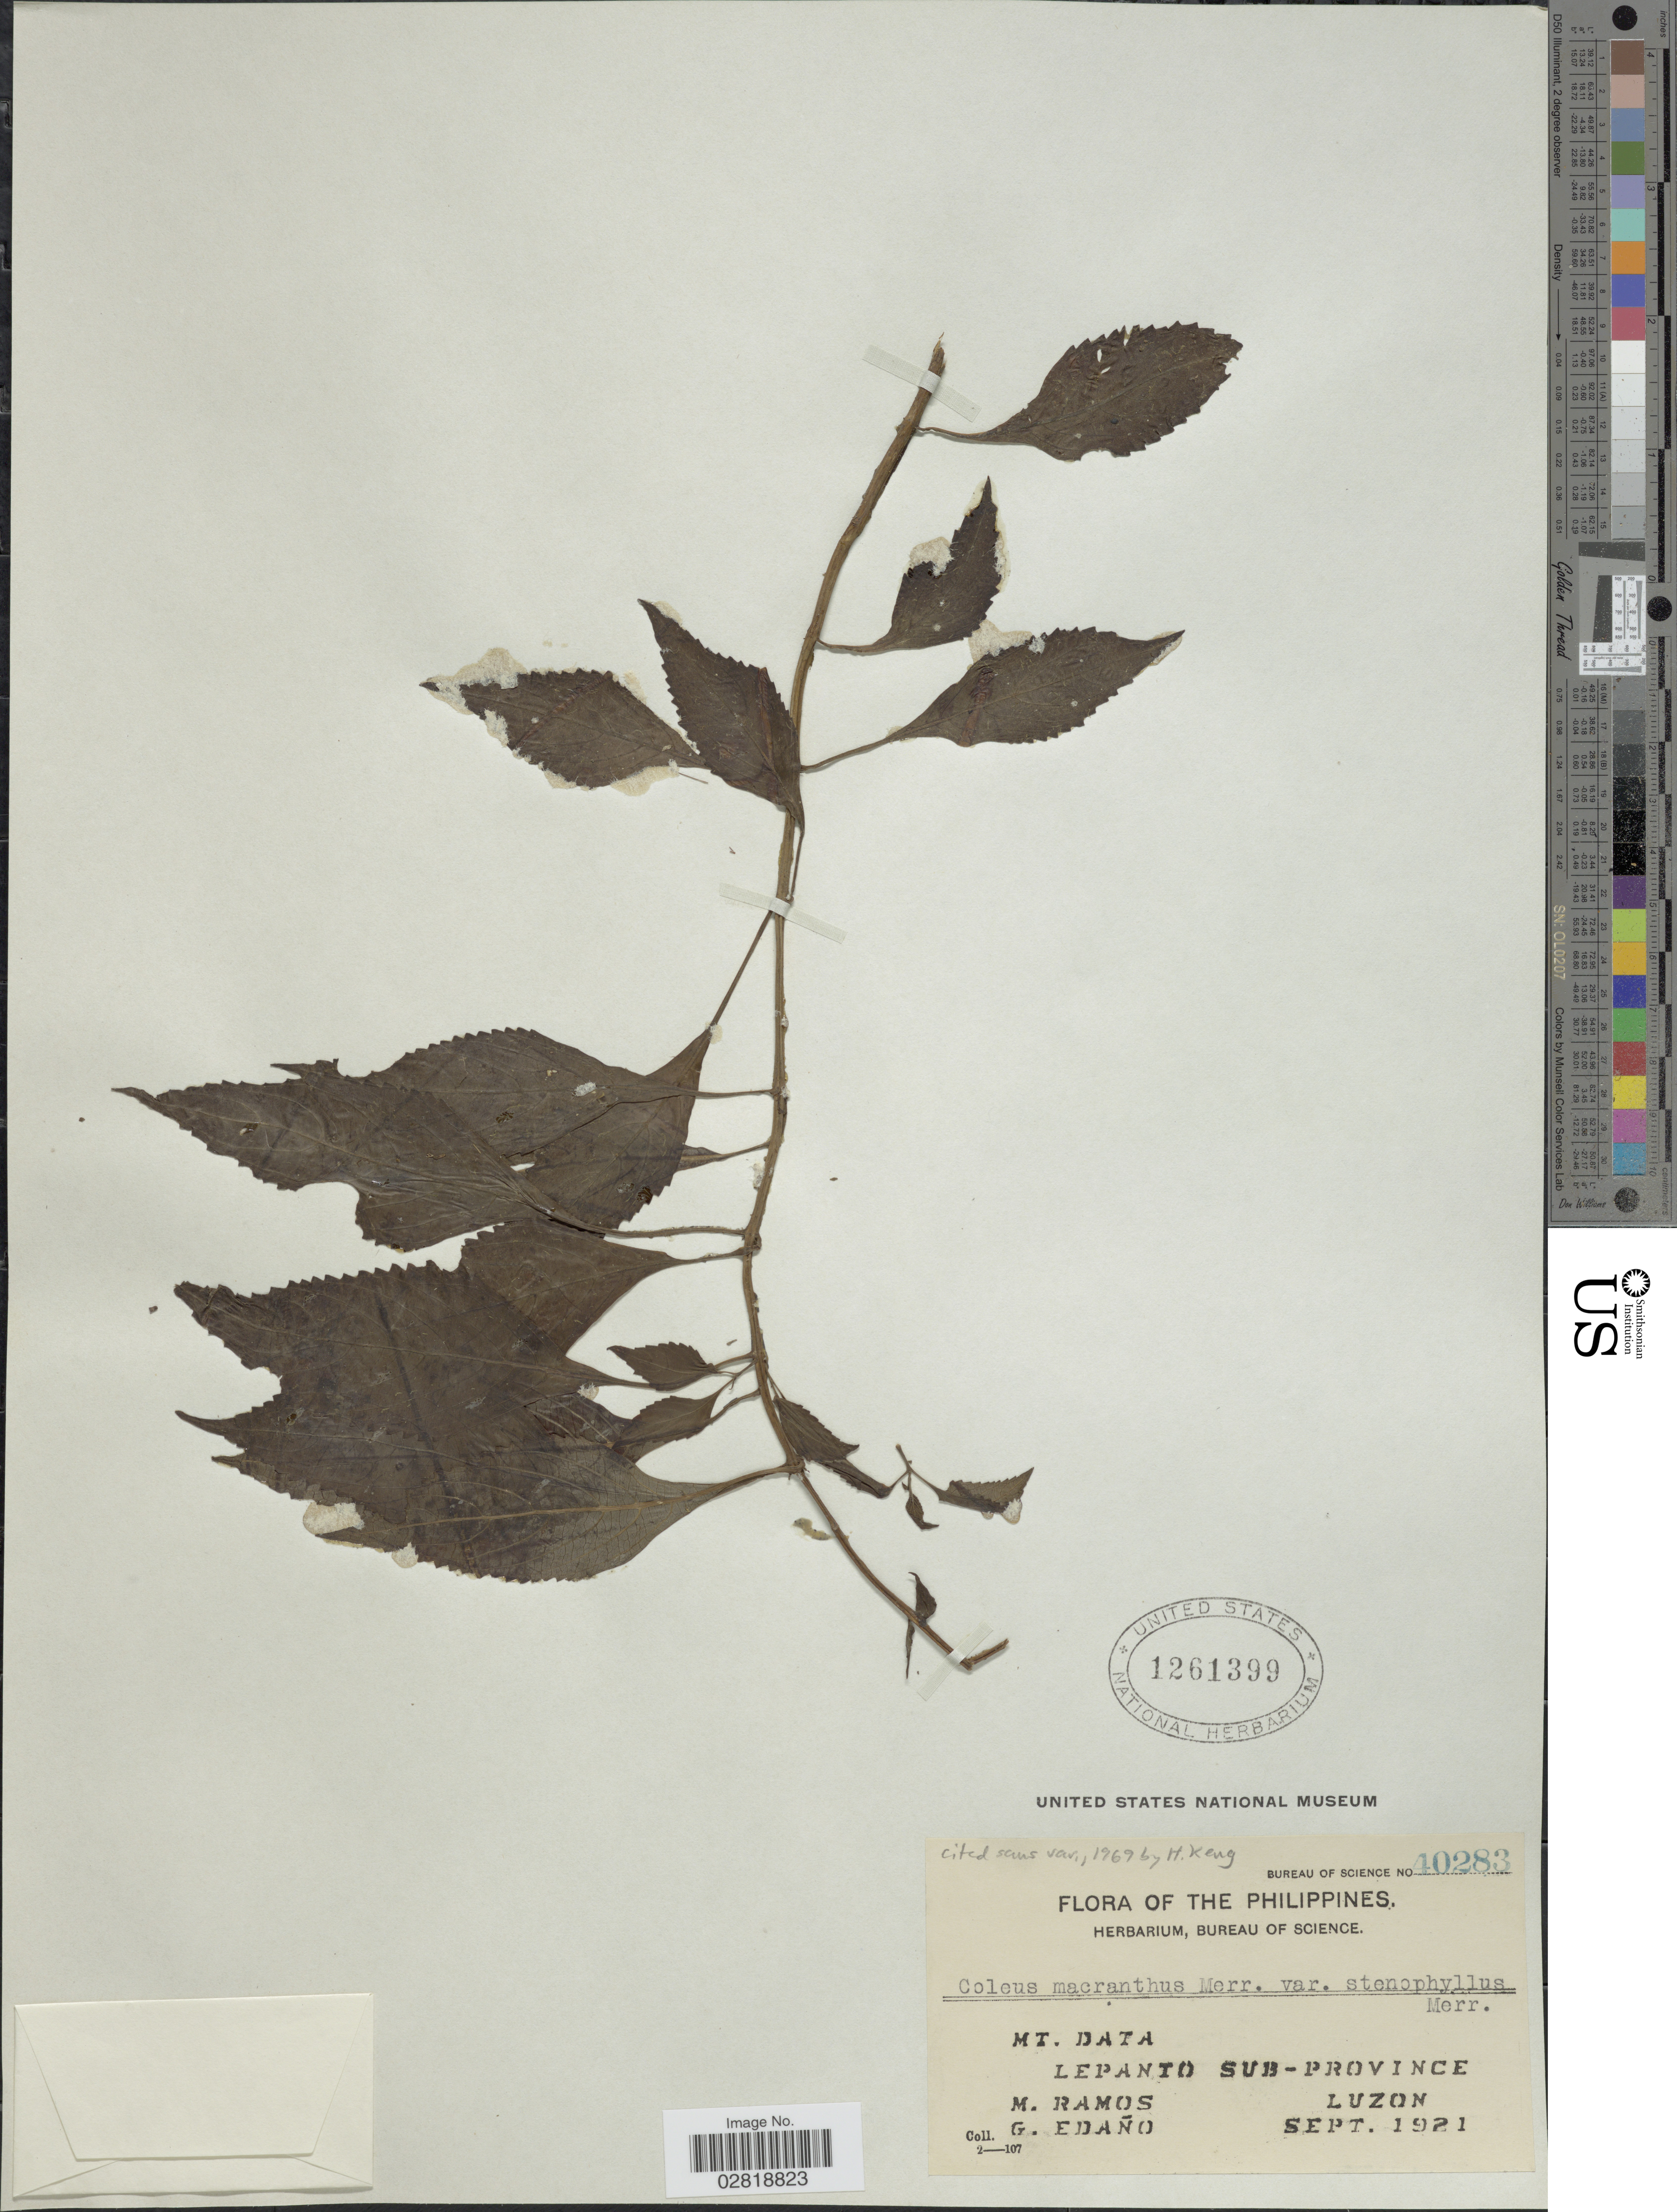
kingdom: Plantae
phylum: Tracheophyta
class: Magnoliopsida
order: Lamiales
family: Lamiaceae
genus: Plectranthus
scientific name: Plectranthus merrillii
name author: H. Keng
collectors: M. Ramos & G. Edaño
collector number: Bureau of Science 40283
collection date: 1921-09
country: Philippines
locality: Mt. Data. Lepanto Sub-Province. Luzon.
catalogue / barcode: US 1261399